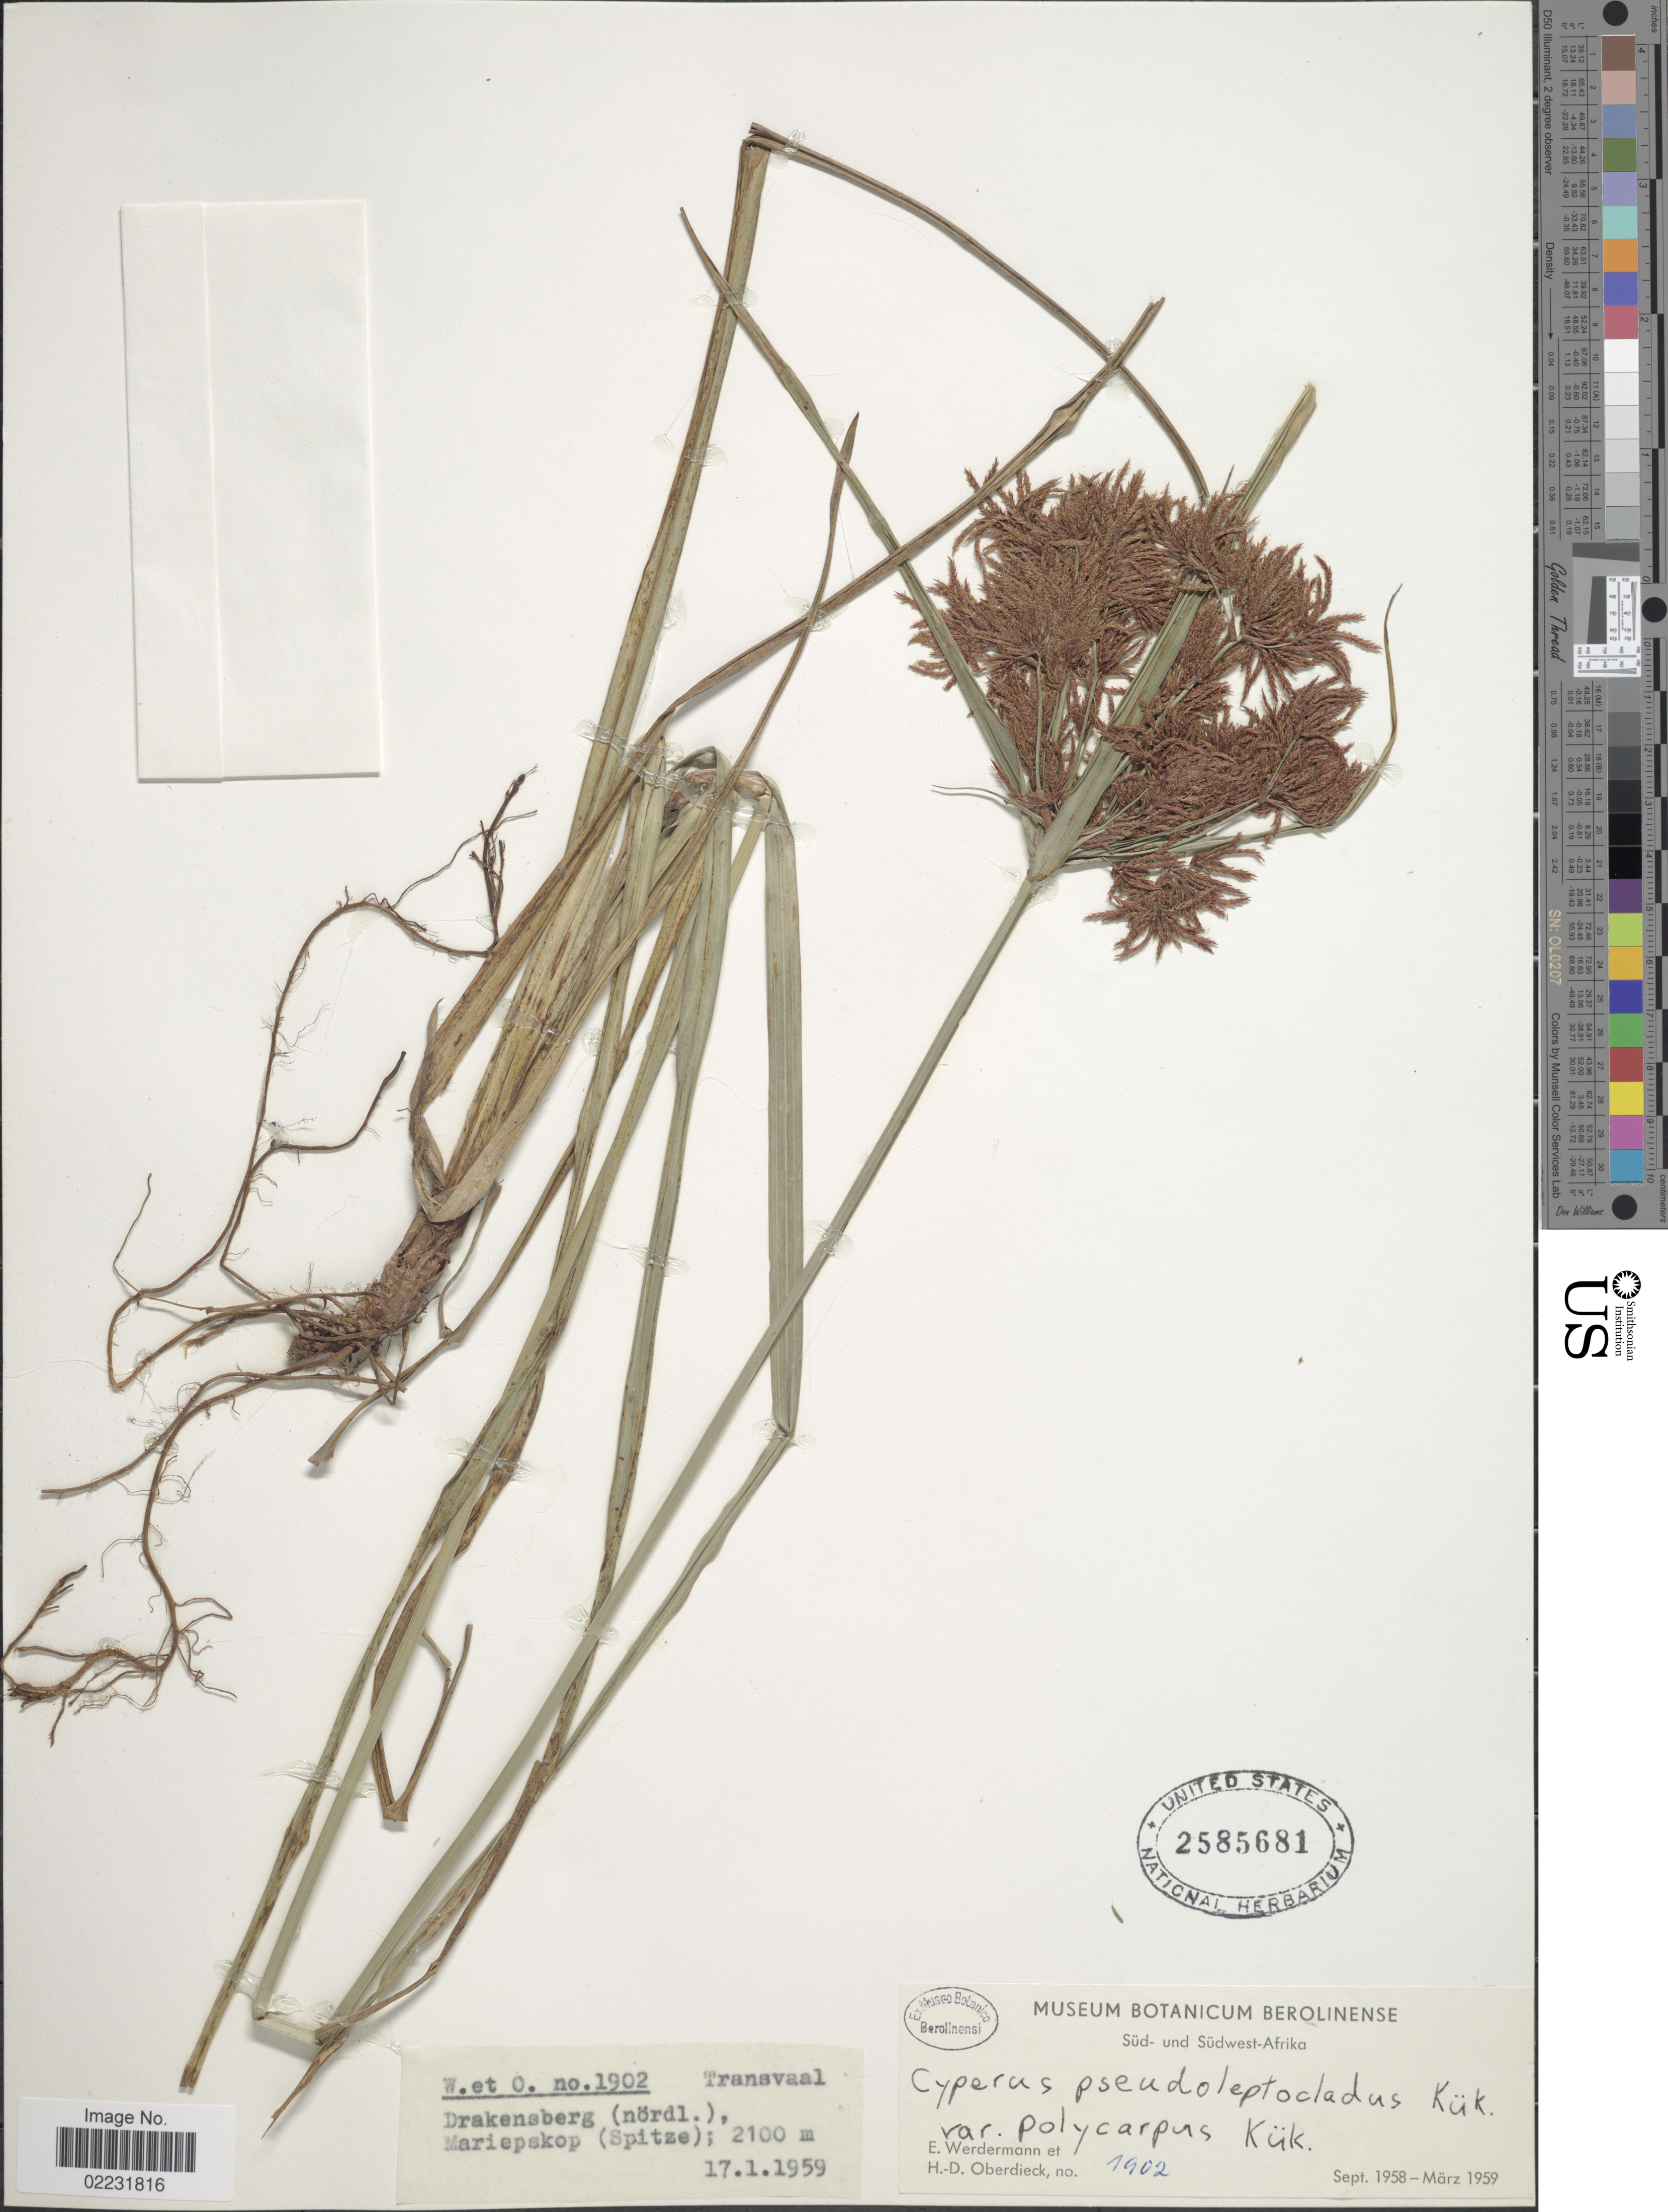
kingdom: Plantae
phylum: Tracheophyta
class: Liliopsida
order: Poales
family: Cyperaceae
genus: Cyperus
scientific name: Cyperus pseudoleptocladus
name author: Kük.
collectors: E. Werdermann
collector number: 1902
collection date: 1958-09/1959-03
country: South Africa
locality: Transvaal, Drakensberg (nordl.), Mariepskop (Spitze), Sud-und Sudwest-Afrika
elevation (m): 2100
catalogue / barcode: US 2585681